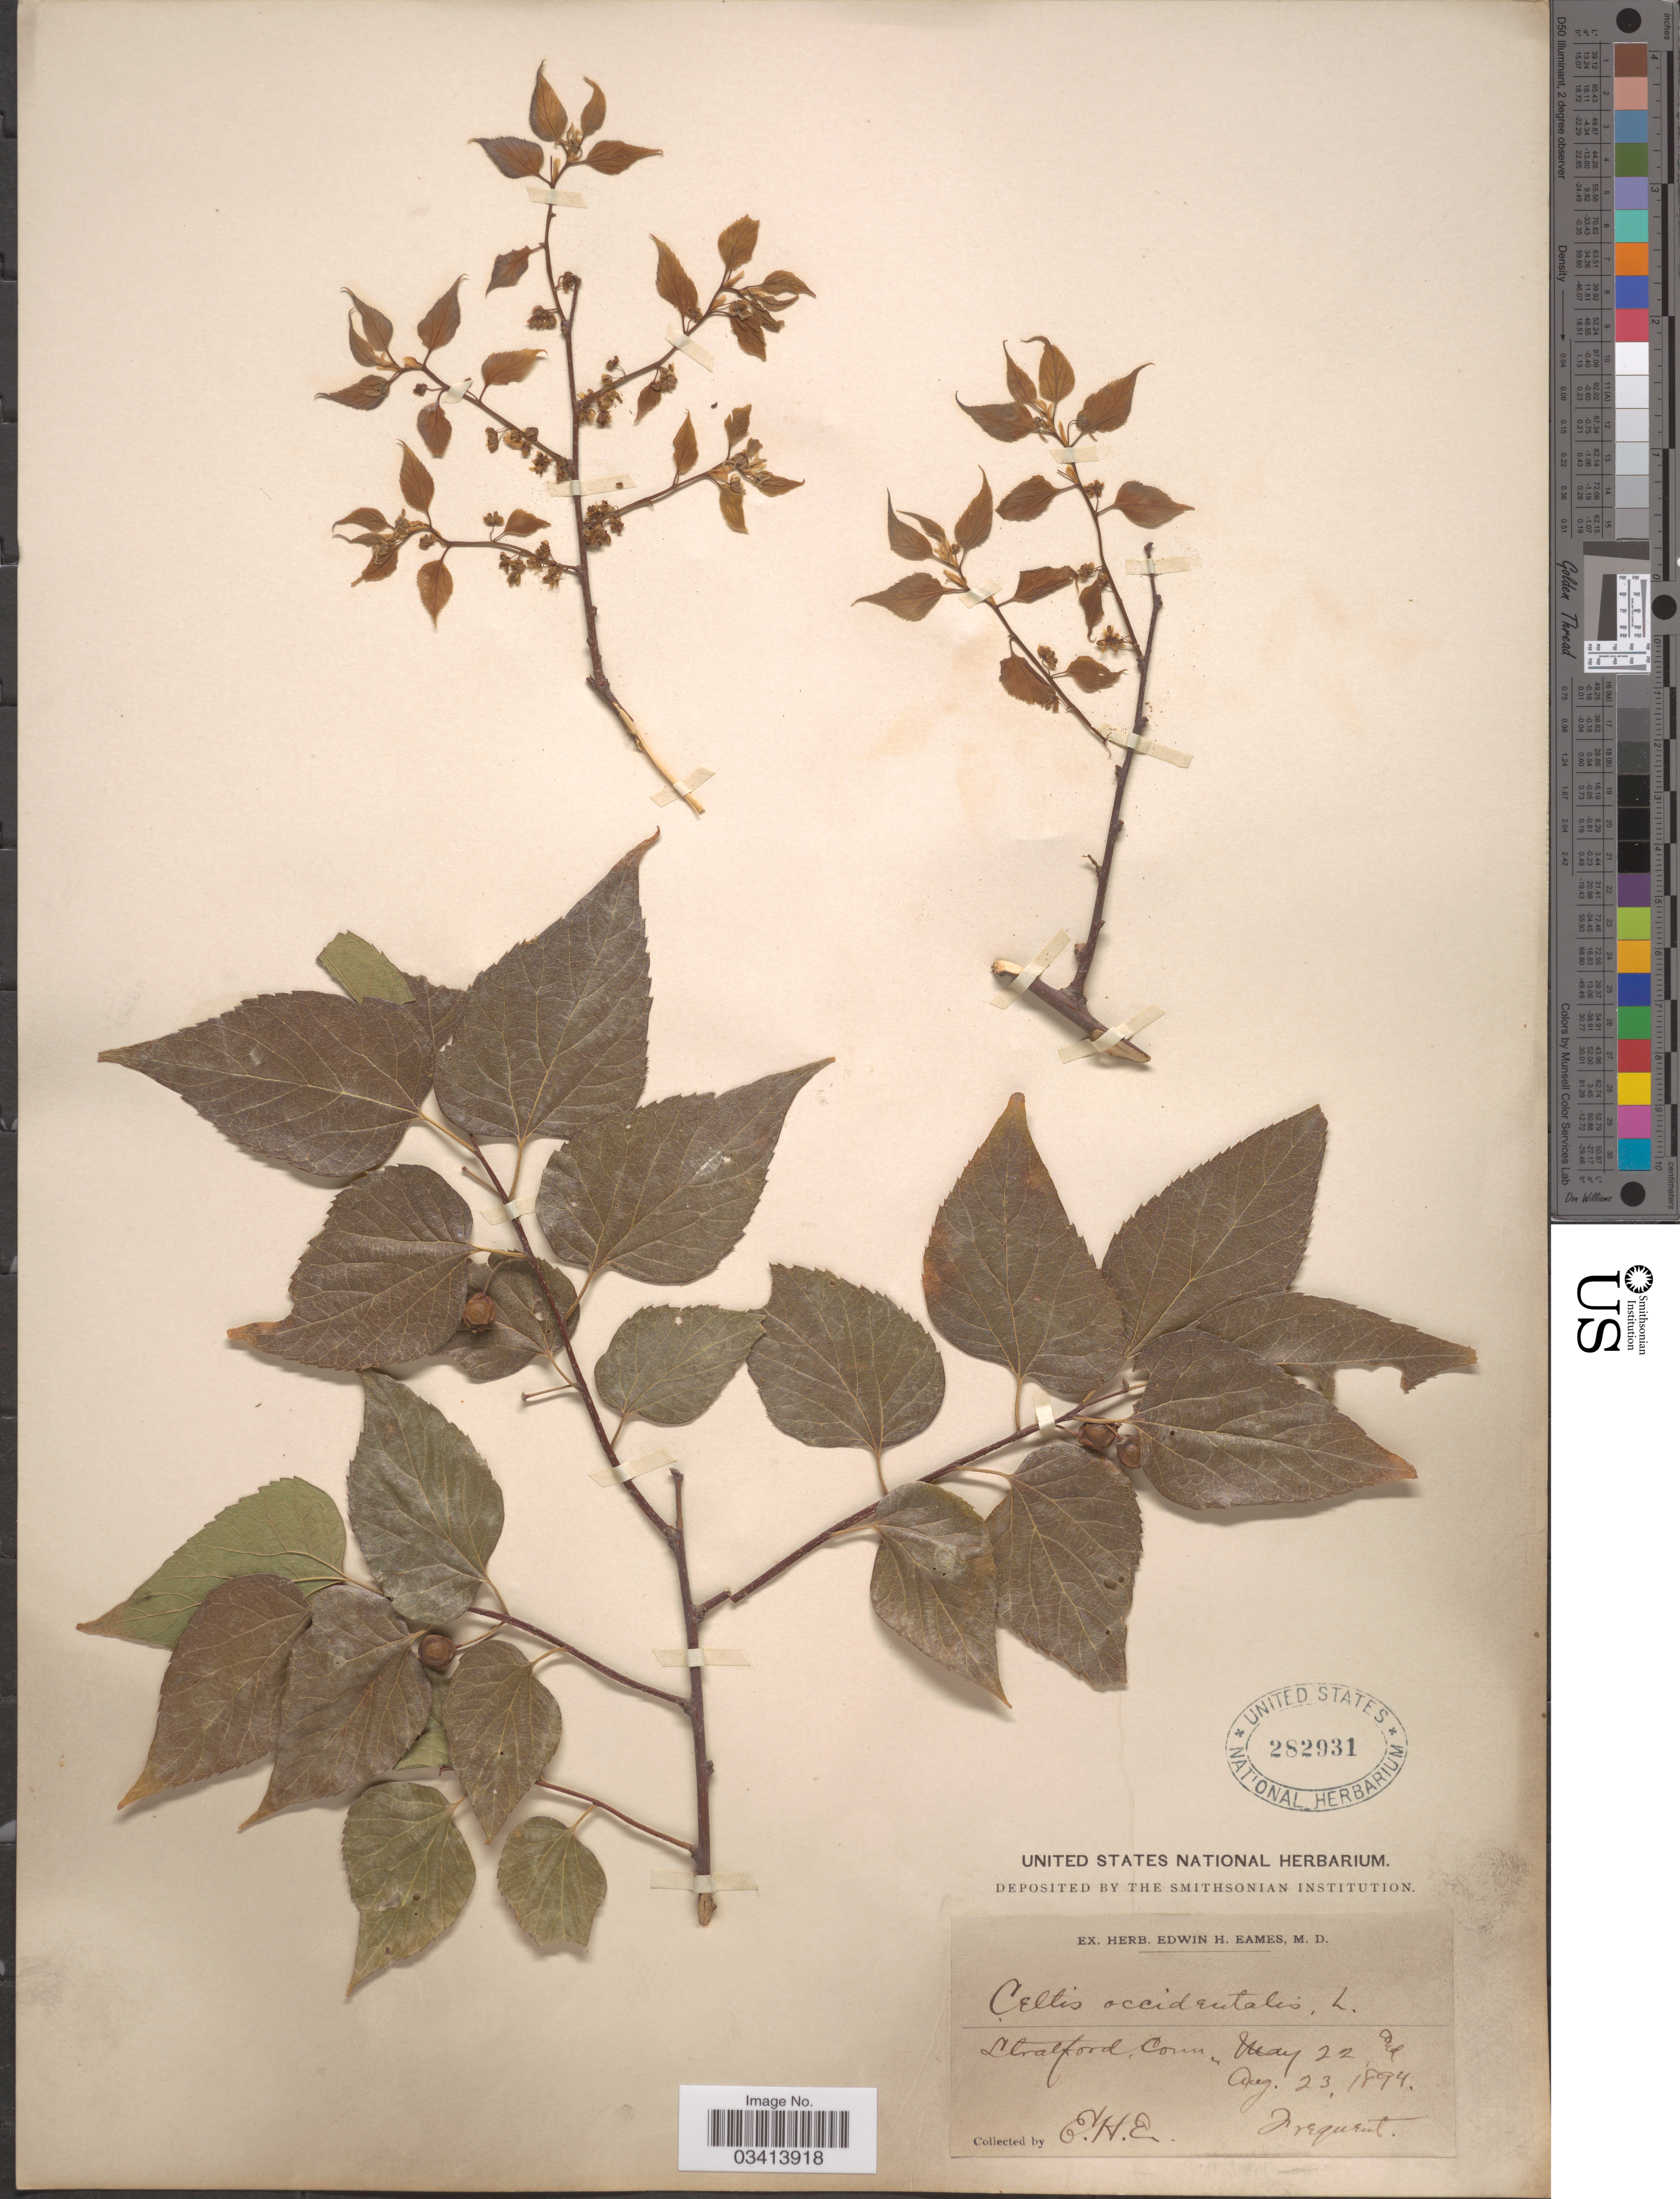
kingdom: Plantae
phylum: Tracheophyta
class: Magnoliopsida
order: Rosales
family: Cannabaceae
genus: Celtis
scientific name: Celtis occidentalis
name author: L.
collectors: E. H. Eames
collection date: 1894-05-22/1894-08-23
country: United States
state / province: Connecticut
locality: Stratford.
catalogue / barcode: US 282931